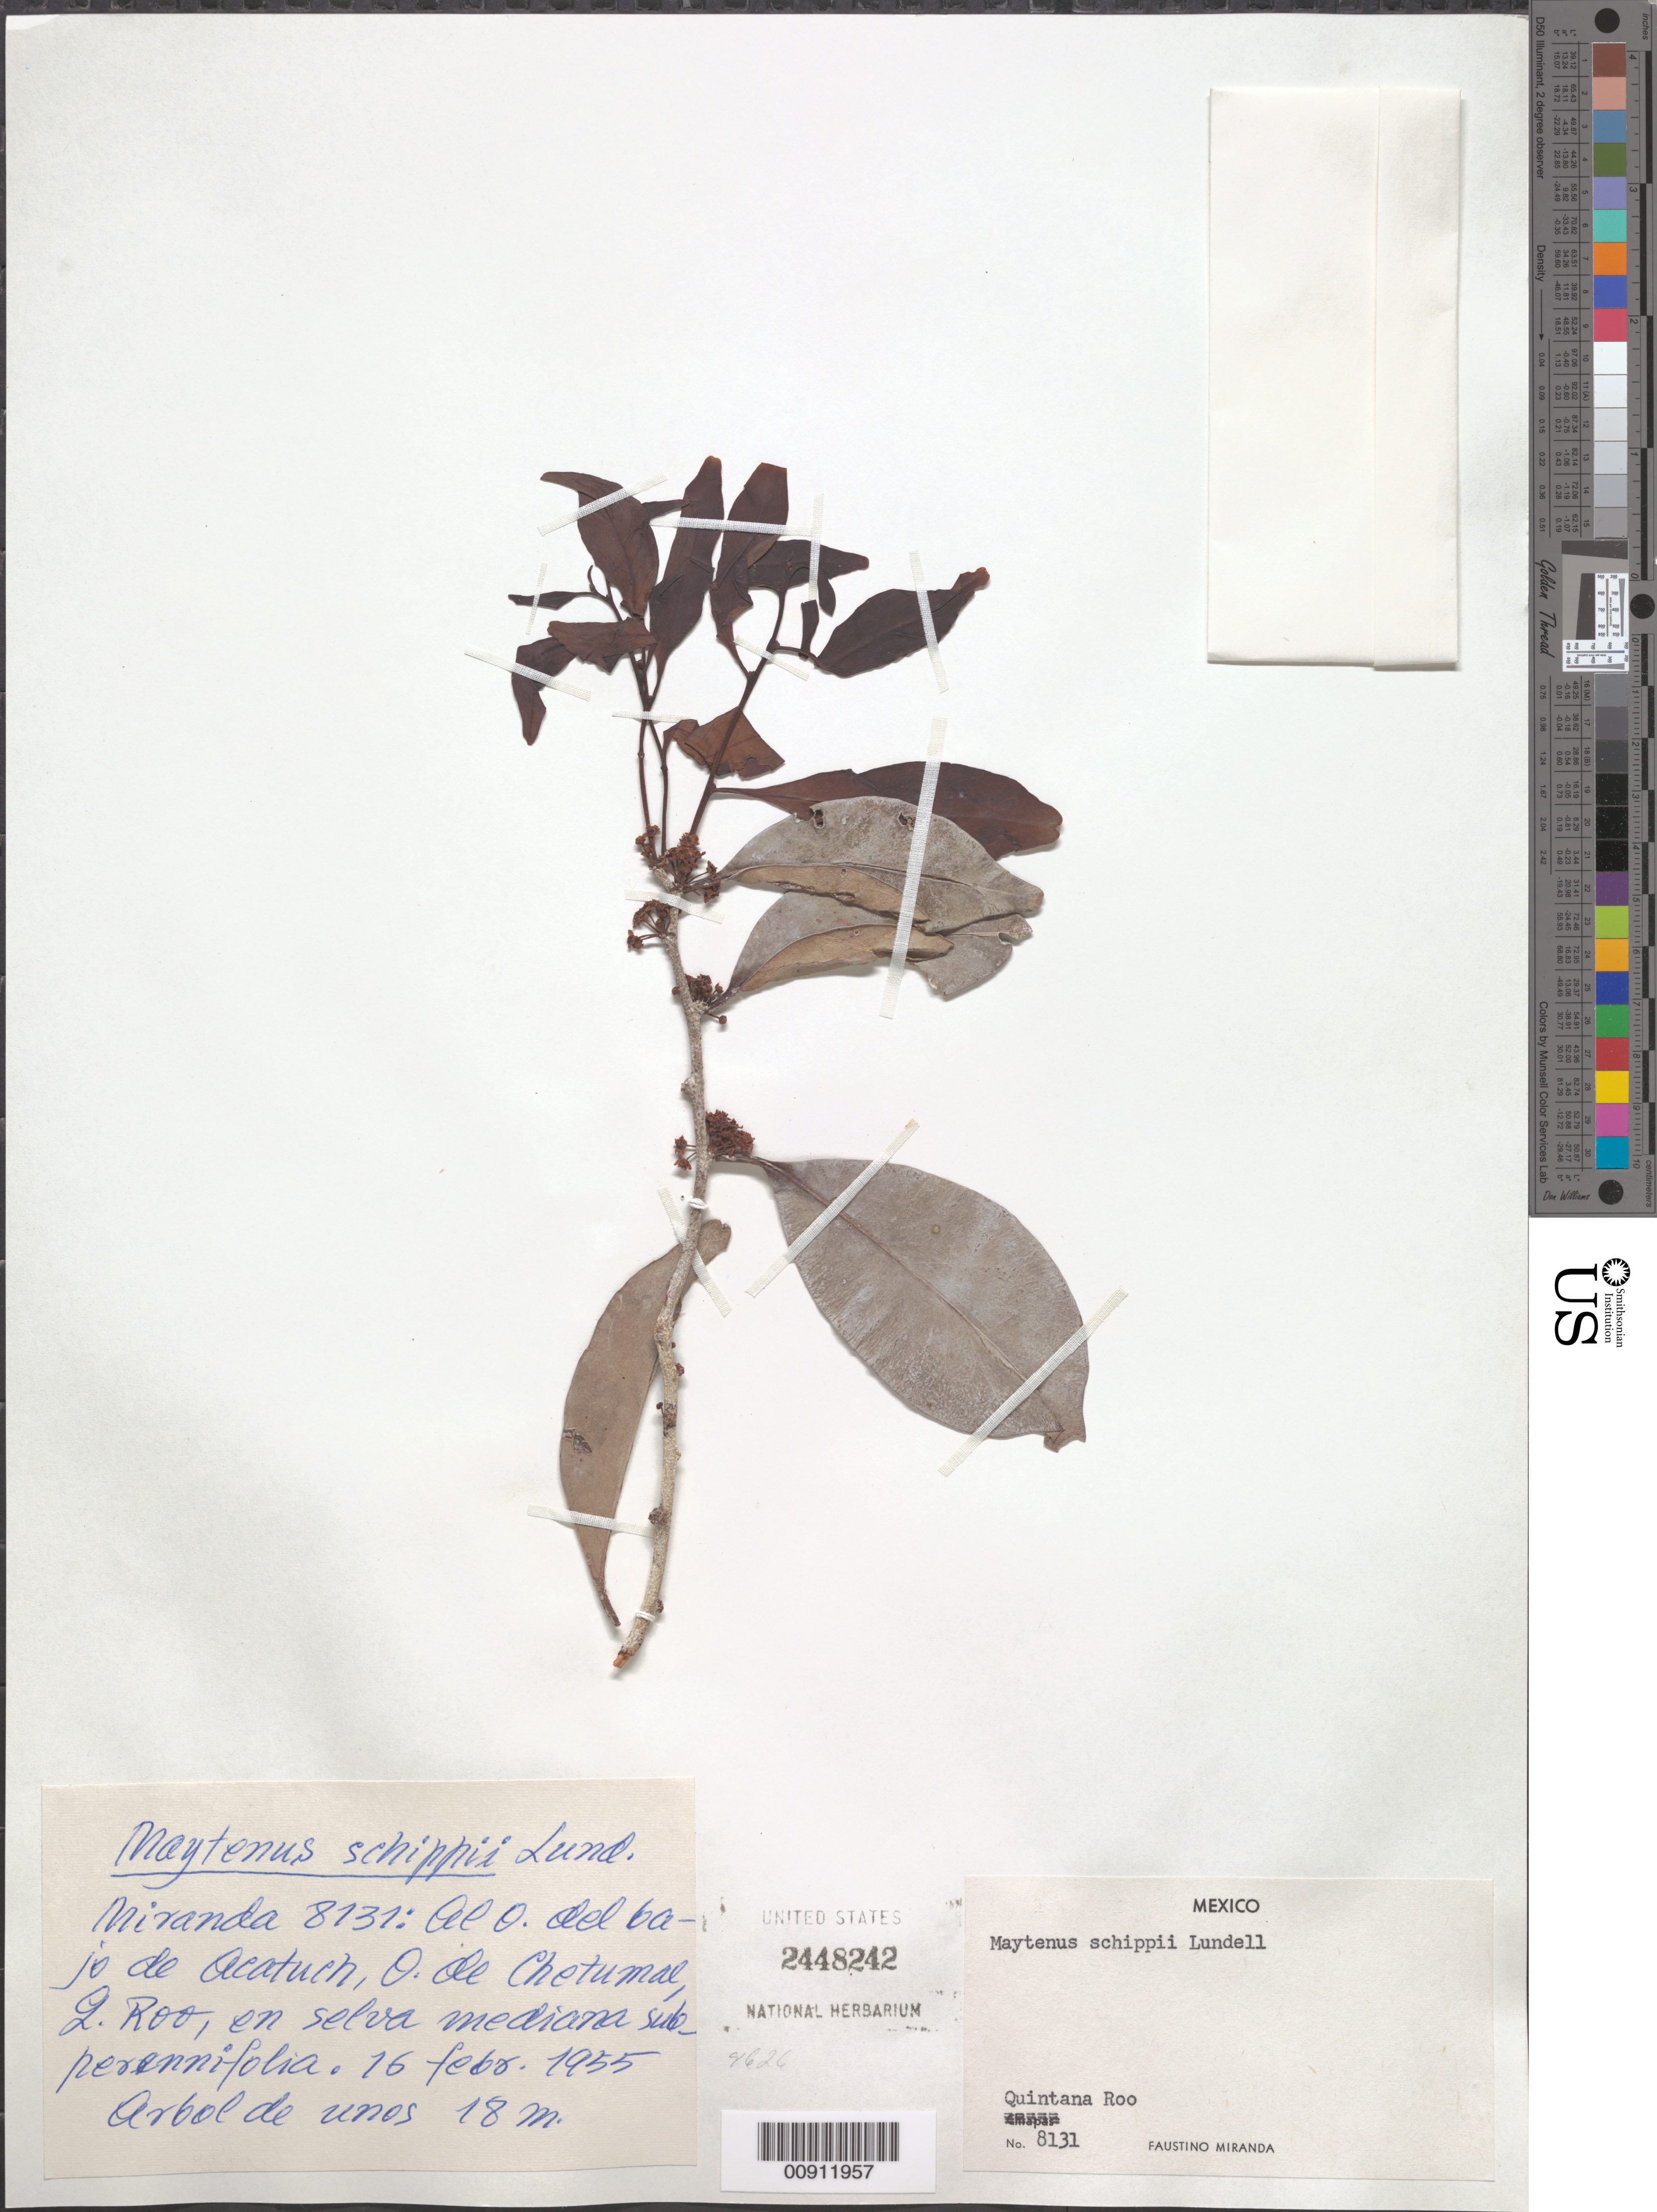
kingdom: Plantae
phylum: Tracheophyta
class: Magnoliopsida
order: Celastrales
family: Celastraceae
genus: Maytenus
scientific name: Maytenus schippii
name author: Lundell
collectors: Miranda G., F.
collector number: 8131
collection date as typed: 16 Feb 1955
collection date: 1955-02-16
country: Mexico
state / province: Quintana Roo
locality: Al O. del bajo de Acatuch, O. de Chetumal, Quintana Roo.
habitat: En selva mediana subperennifolia.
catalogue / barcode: US 2448242